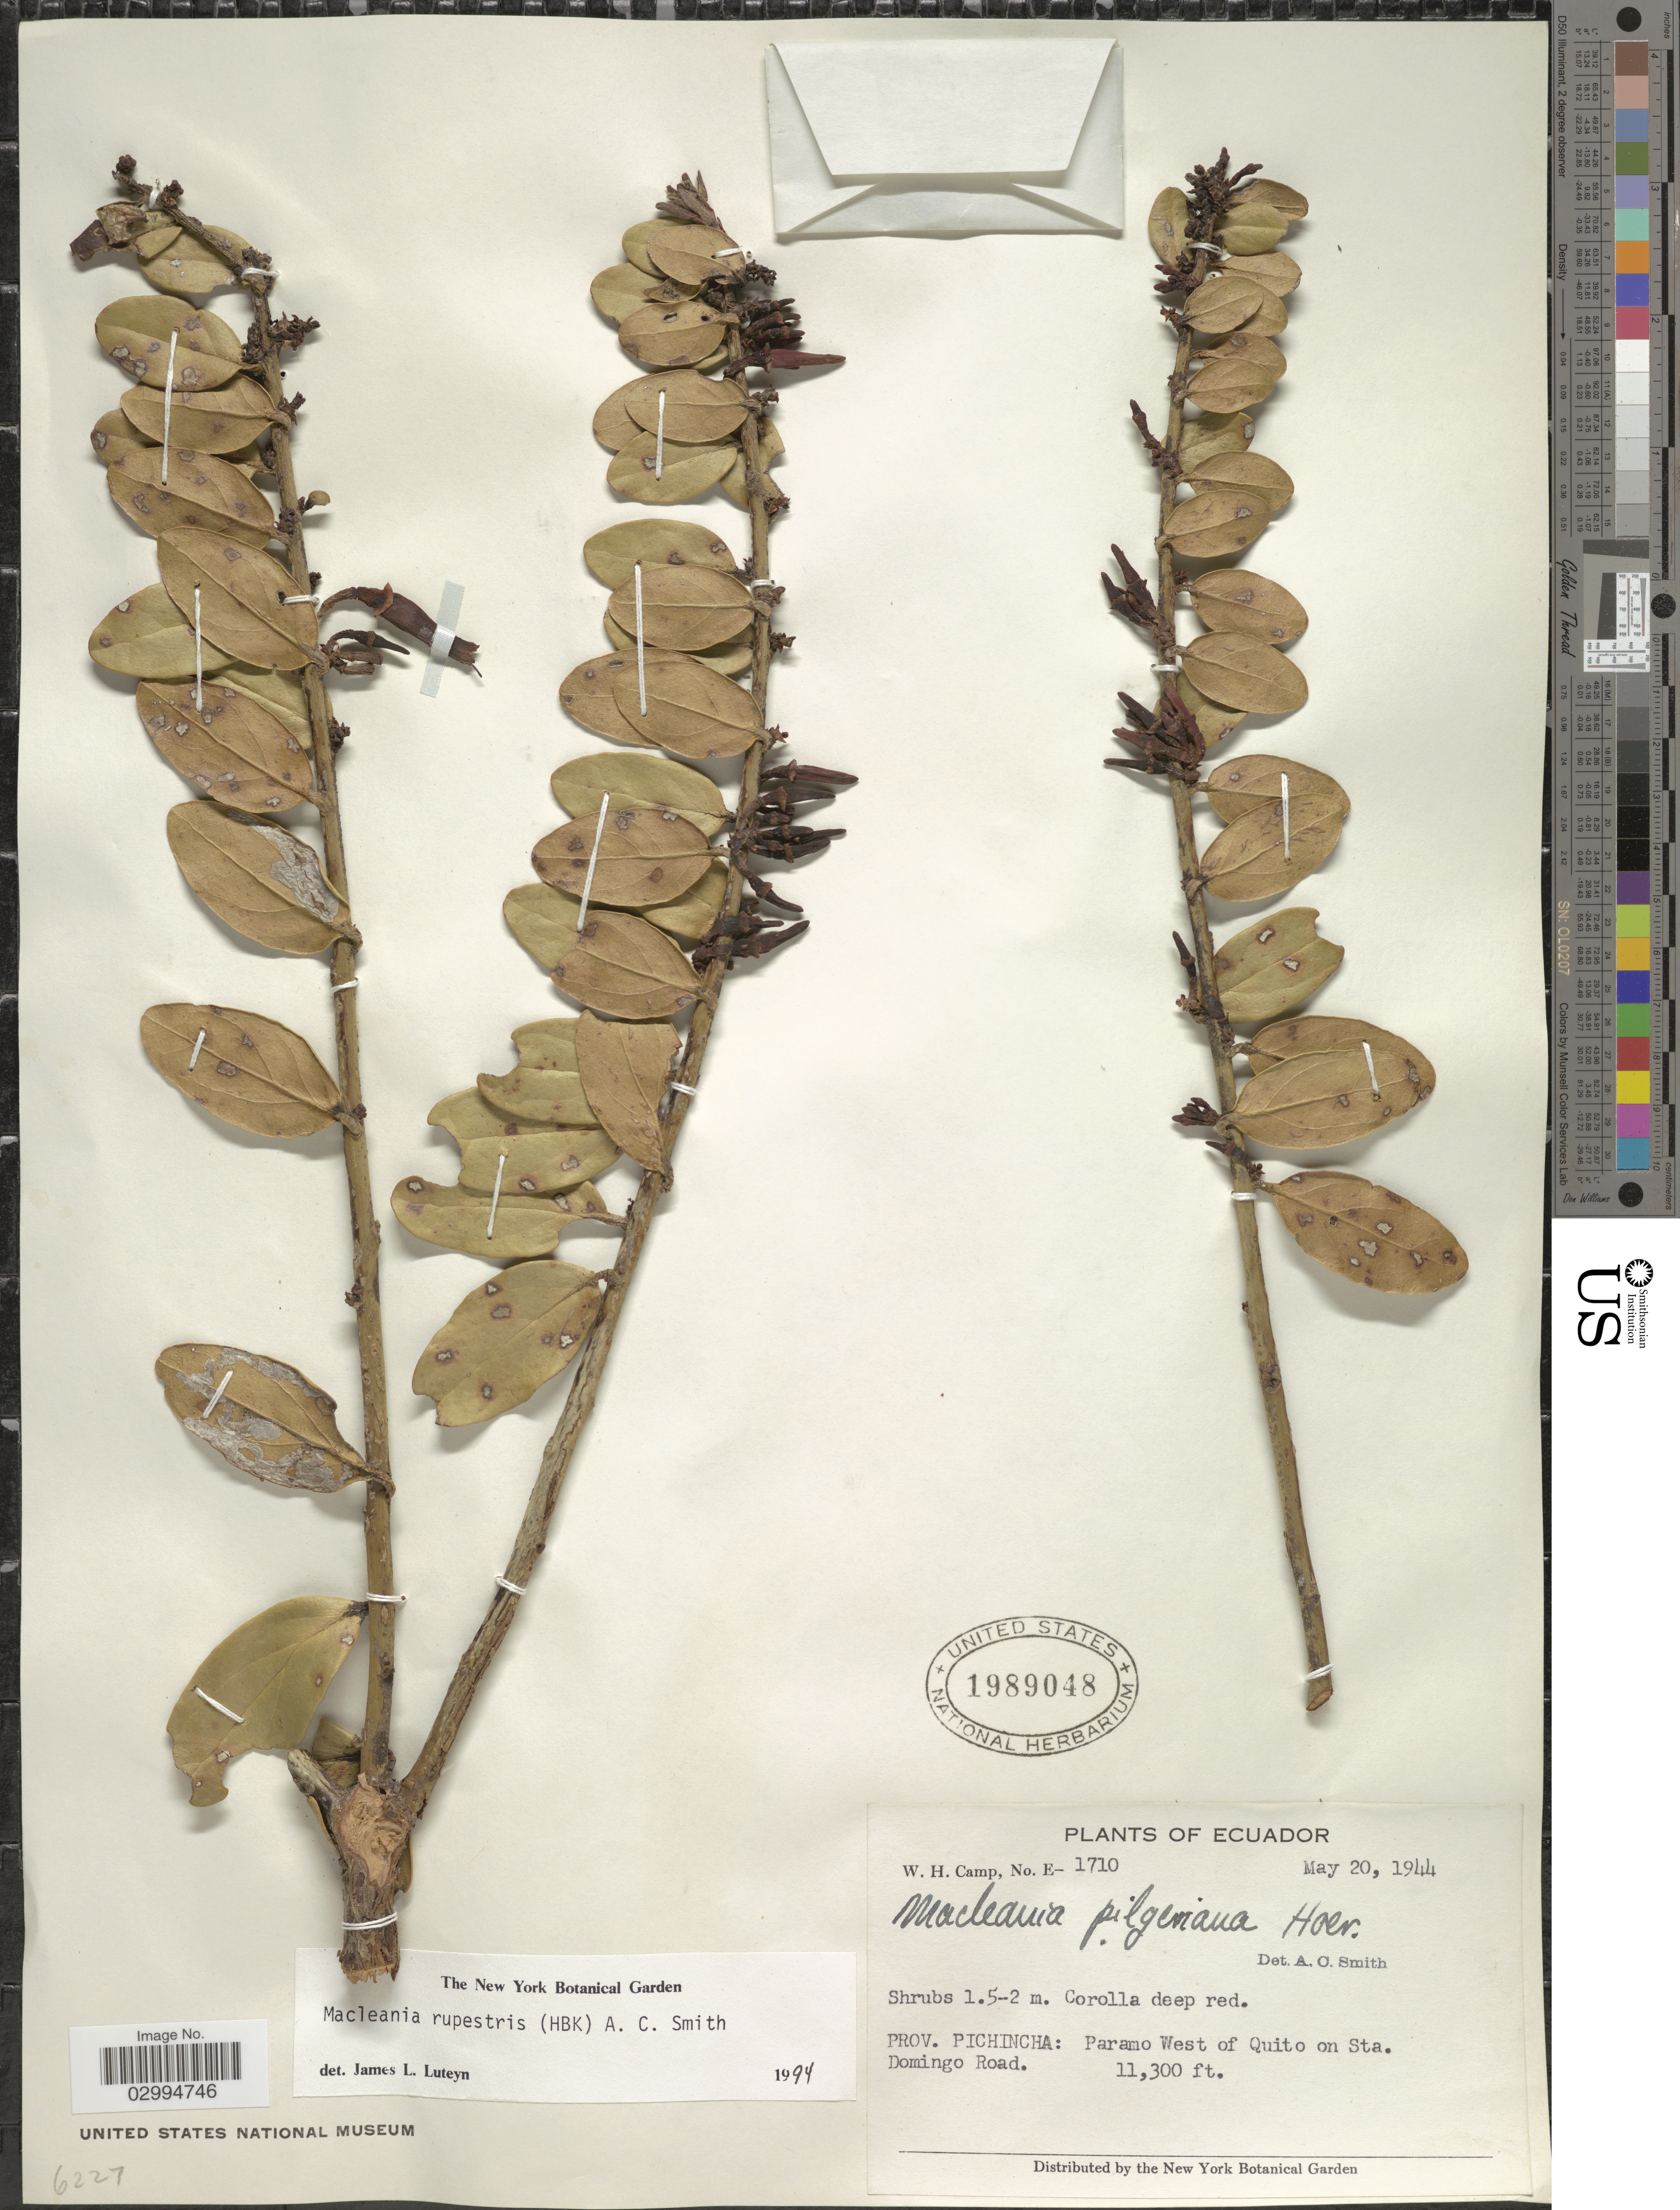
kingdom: Plantae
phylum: Tracheophyta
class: Magnoliopsida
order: Ericales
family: Ericaceae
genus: Macleania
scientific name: Macleania rupestris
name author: (Kunth) A.C. Sm.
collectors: W. H. Camp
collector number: E-1710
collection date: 1944-05-20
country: Ecuador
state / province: Pichincha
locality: Paramo West of Quito on Sta. Domingo Road.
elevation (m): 3444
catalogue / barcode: US 1989048